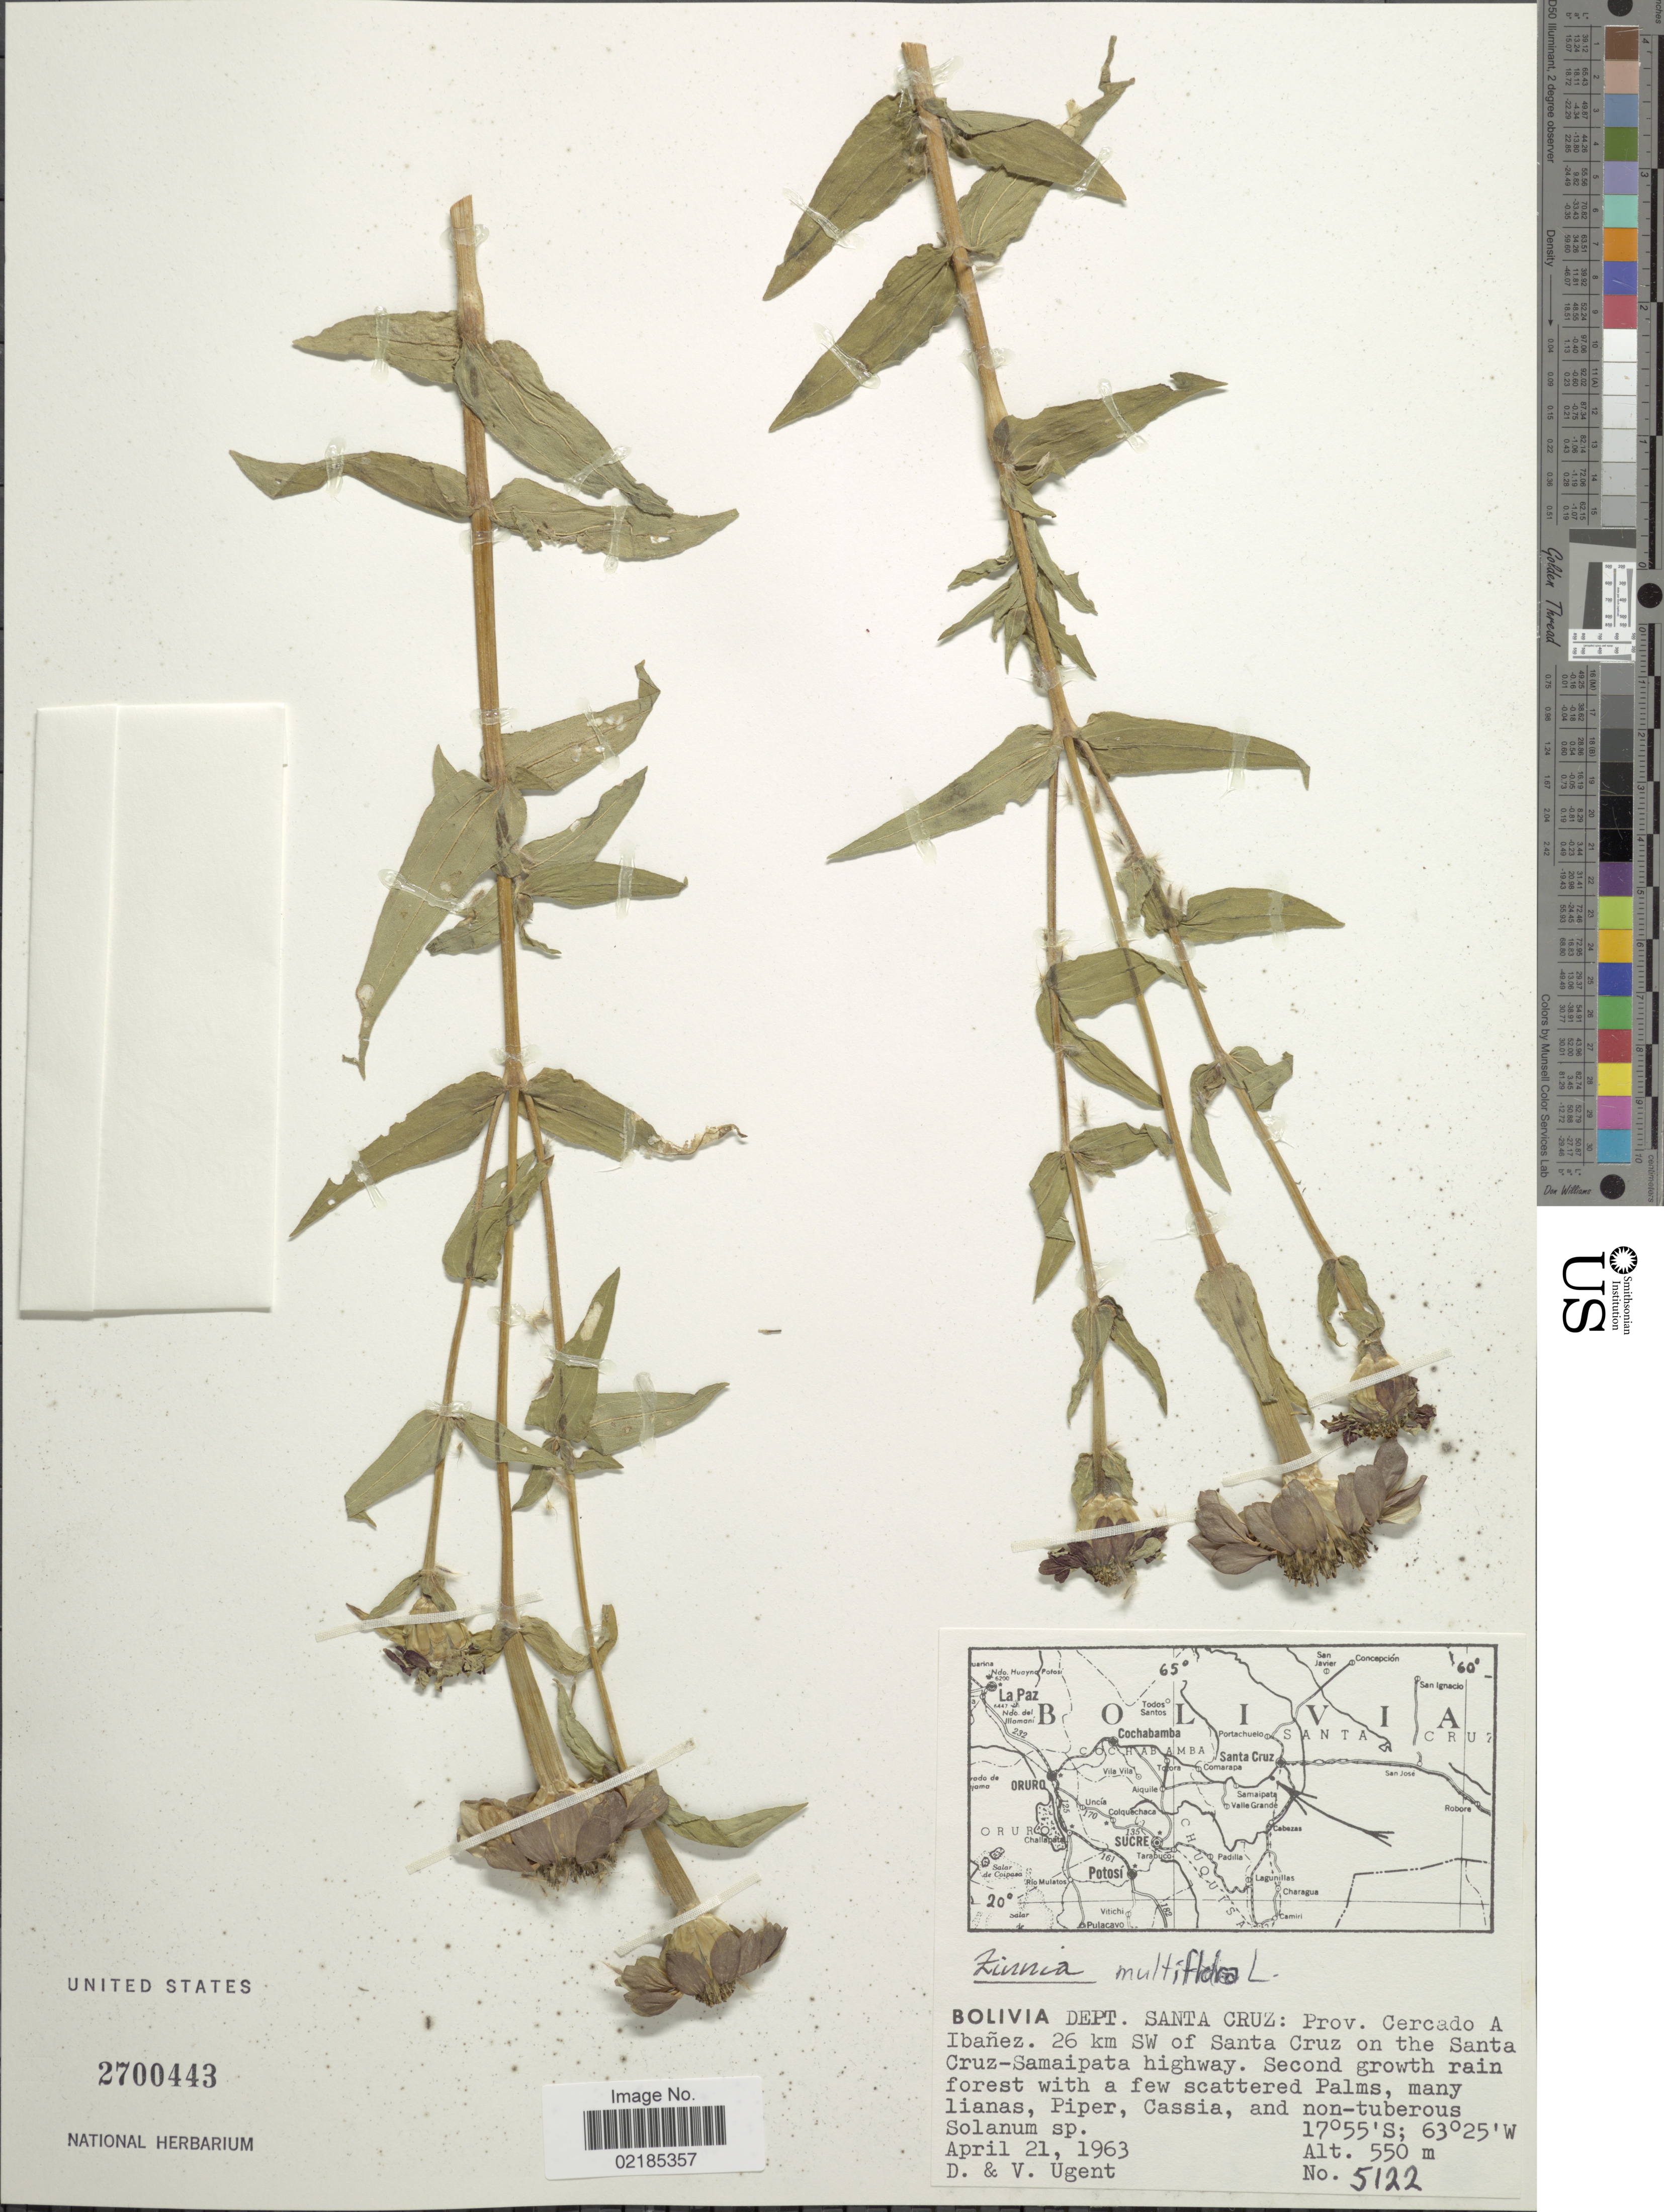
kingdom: Plantae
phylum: Tracheophyta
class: Magnoliopsida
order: Asterales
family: Asteraceae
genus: Zinnia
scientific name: Zinnia multiflora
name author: L.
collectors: D. Ugent & V. Ugent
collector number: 5122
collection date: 1963-04-21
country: Bolivia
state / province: Santa Cruz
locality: Prov. Cercado A Ibanez. 26 km SW of Santa Cruz on the Cruz-Samaipata Highway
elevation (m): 550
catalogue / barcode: US 2700443